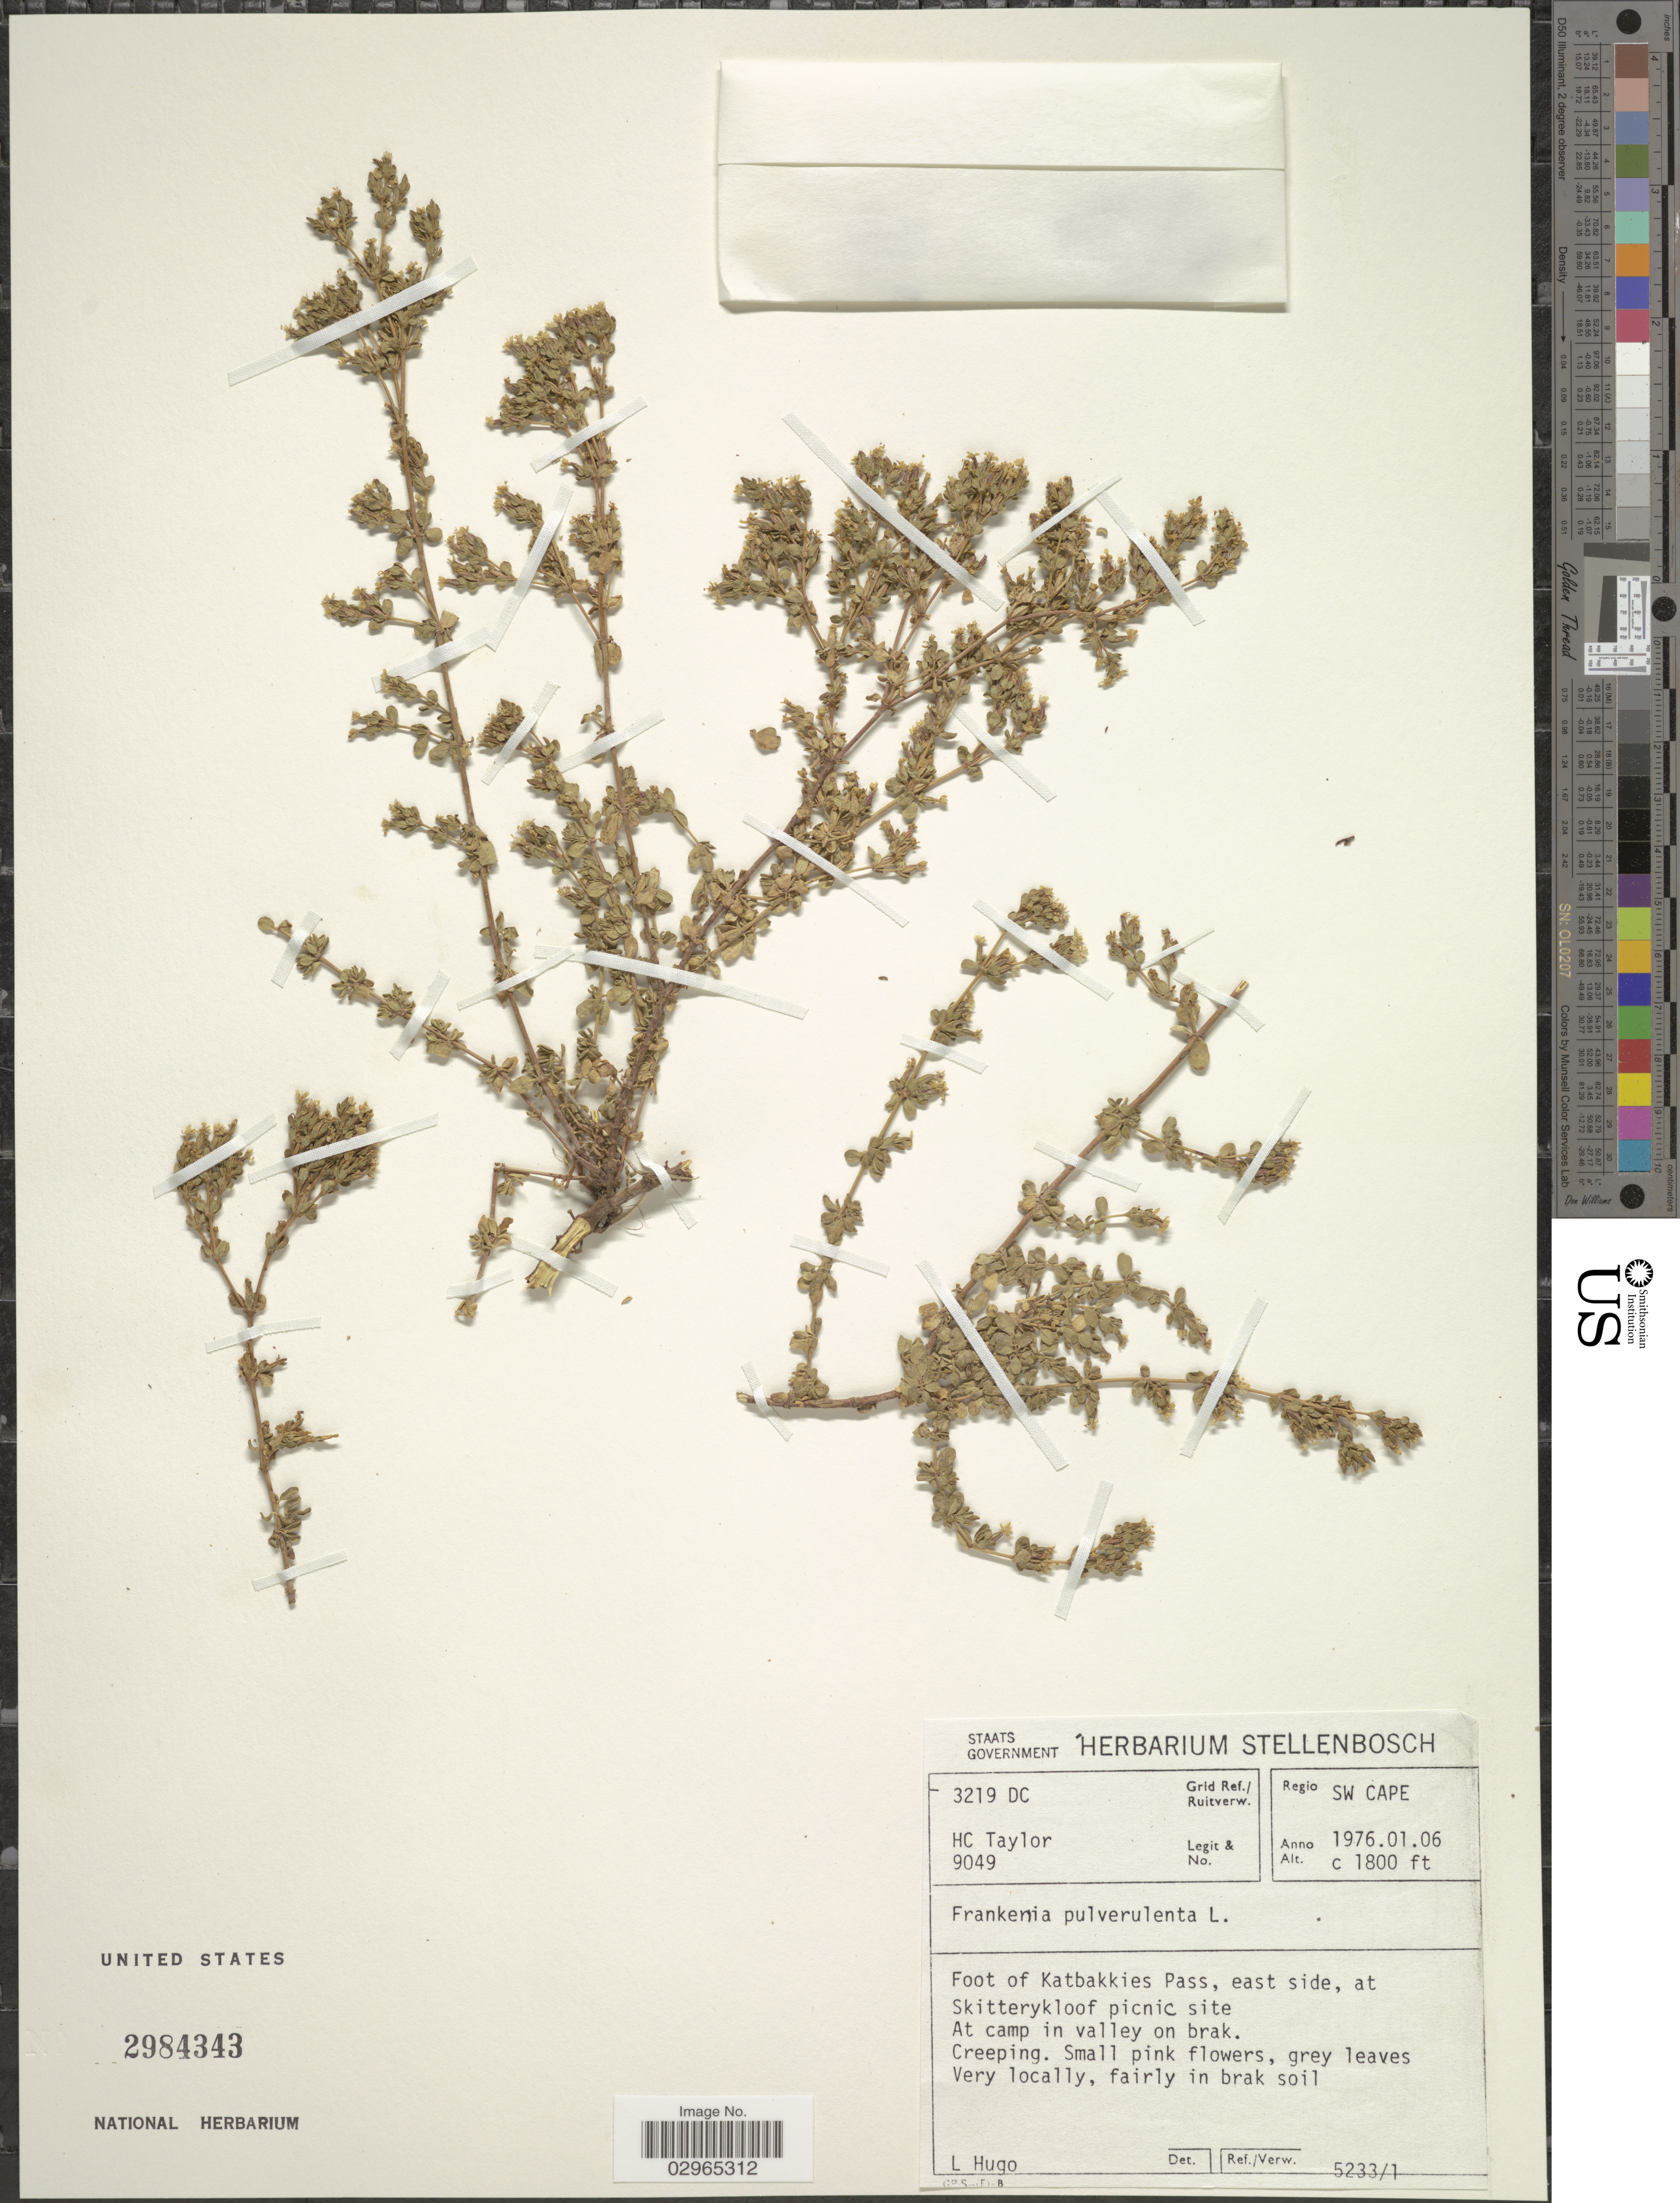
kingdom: Plantae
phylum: Tracheophyta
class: Magnoliopsida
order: Caryophyllales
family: Frankeniaceae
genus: Frankenia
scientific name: Frankenia pulverulenta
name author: L.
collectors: H. Taylor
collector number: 9049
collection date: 1976-01-06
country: South Africa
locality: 3219 DC Grid Ref./ Ruitverw. Regio SW Cape. Foot of Katbakkies Pass, east side, at Skitterykloof picnic site.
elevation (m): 549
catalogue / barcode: US 2984343